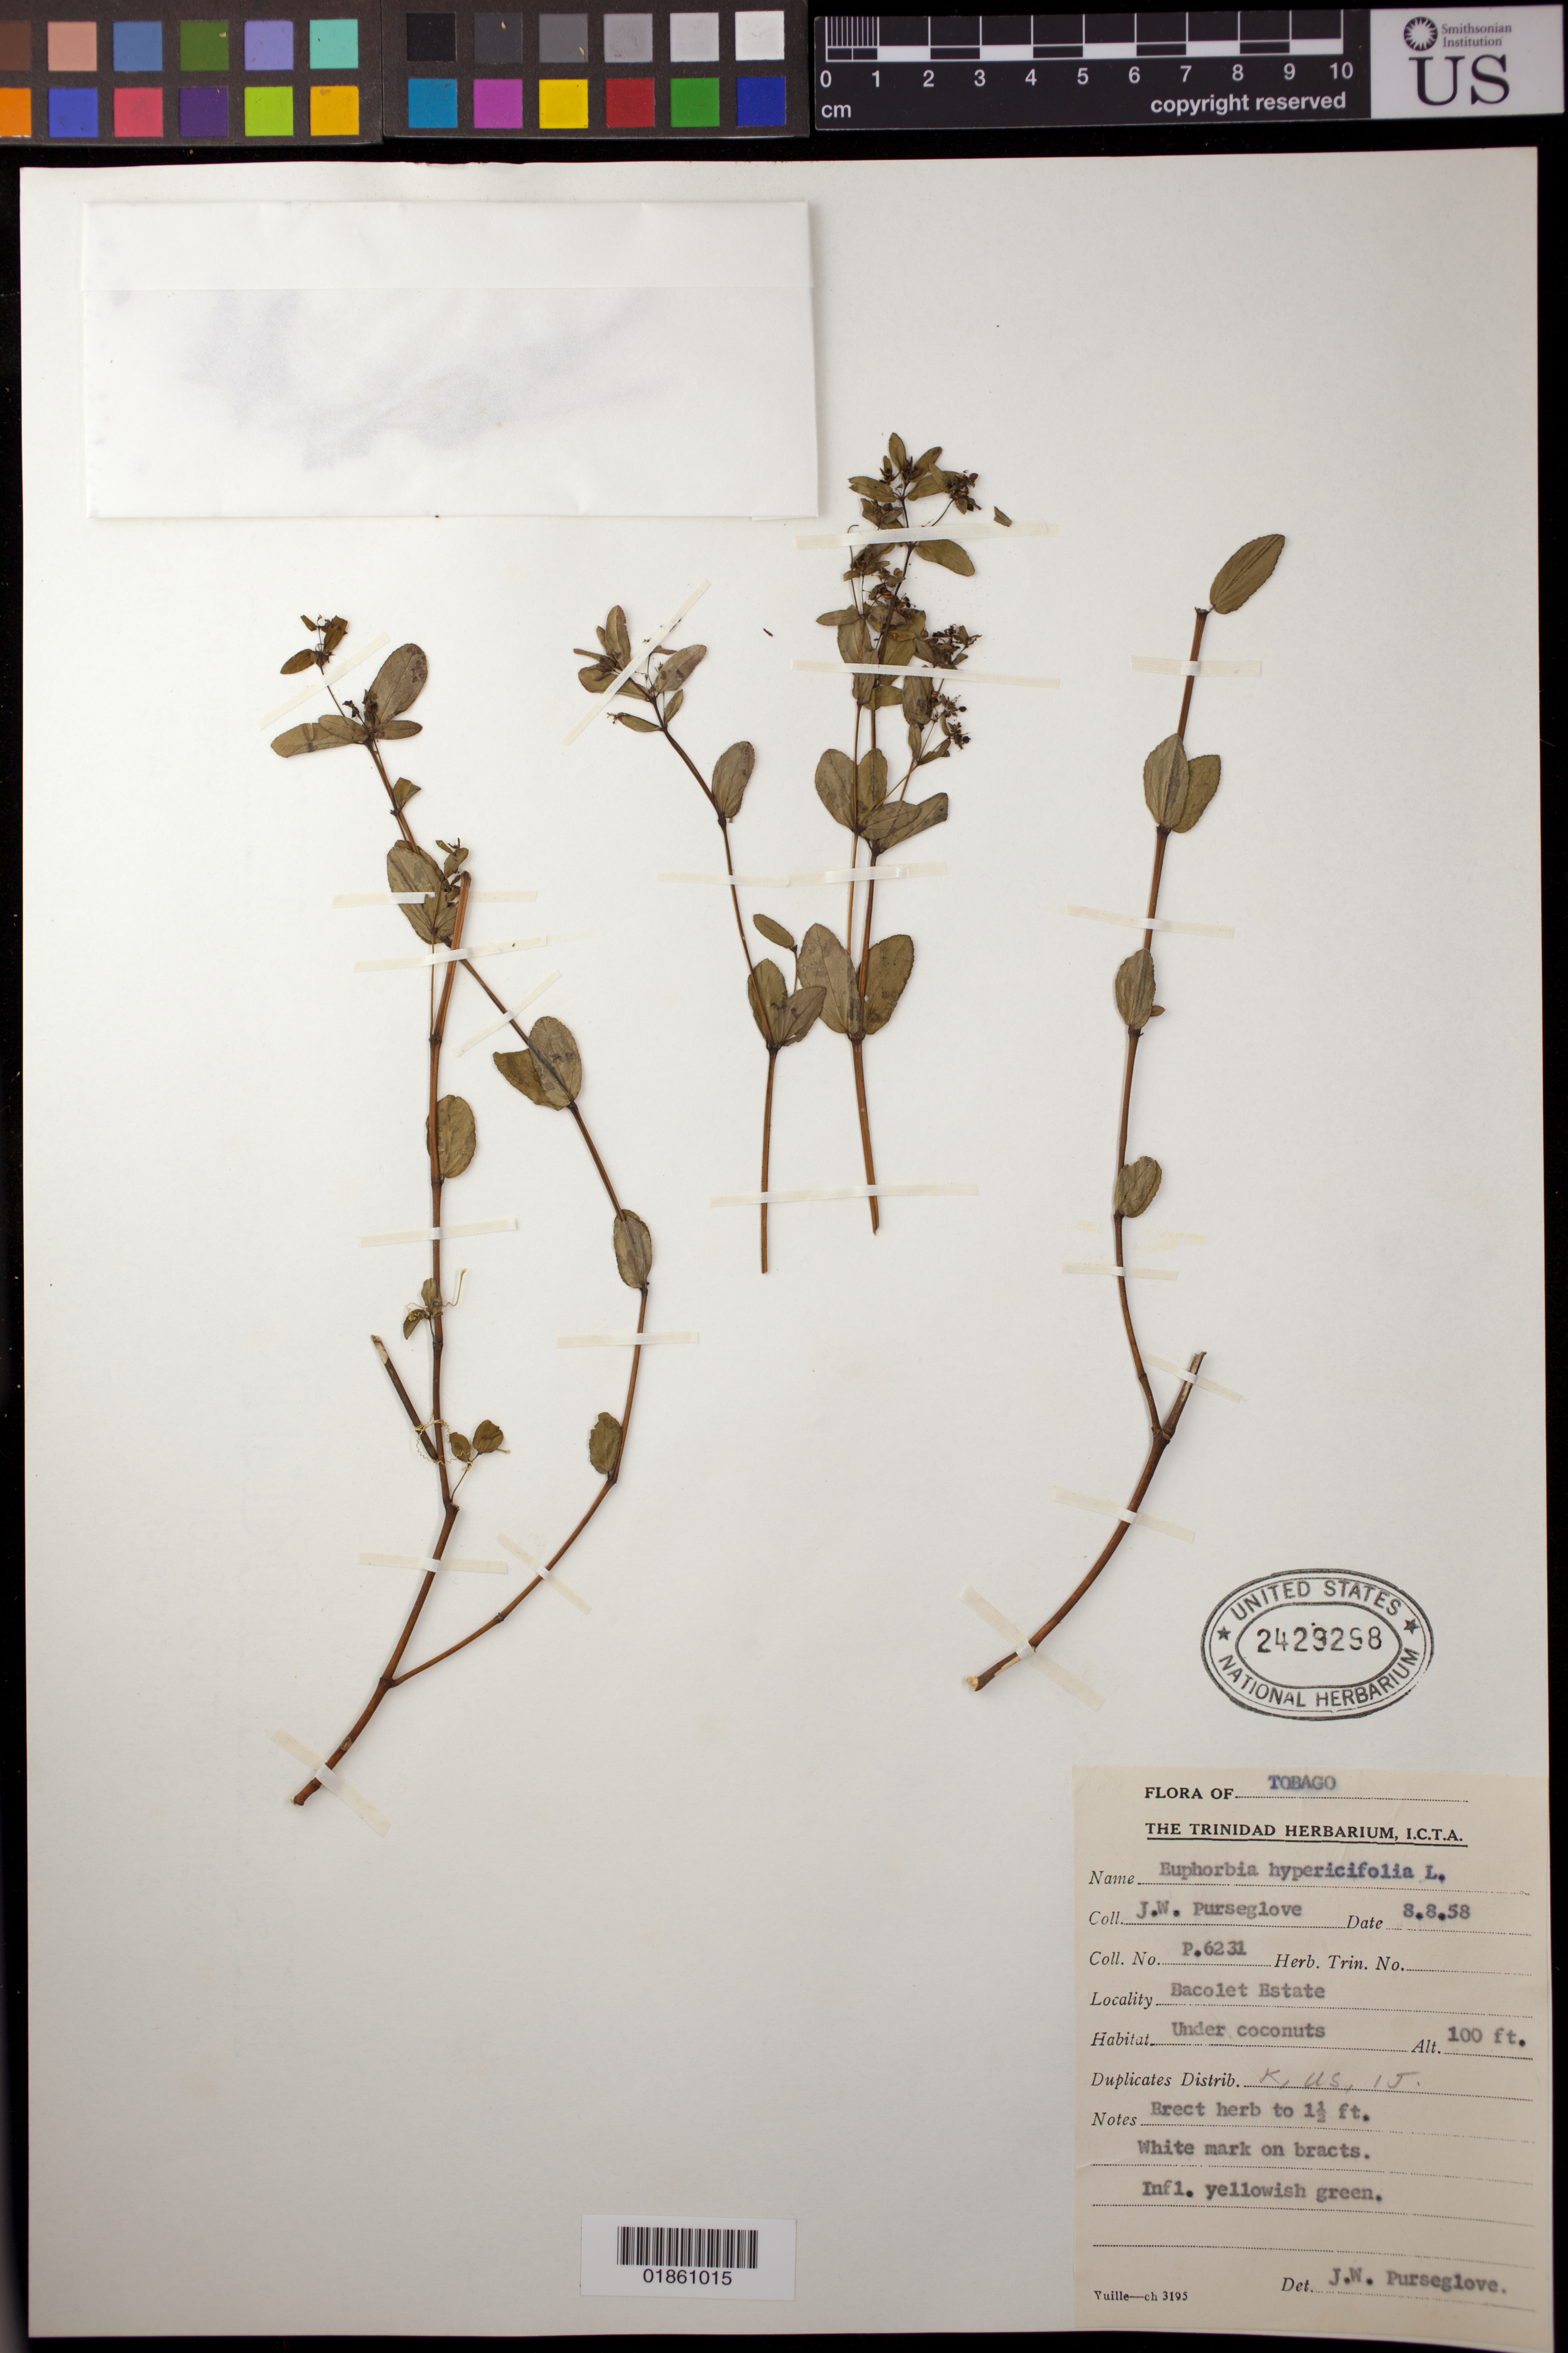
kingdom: Plantae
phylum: Tracheophyta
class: Magnoliopsida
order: Malpighiales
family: Euphorbiaceae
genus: Euphorbia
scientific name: Euphorbia hypericifolia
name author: L.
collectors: J. Purseglove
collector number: P.6231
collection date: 1958-08-08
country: Trinidad and Tobago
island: Tobago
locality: Bacolet Estate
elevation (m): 30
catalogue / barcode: US 2429298